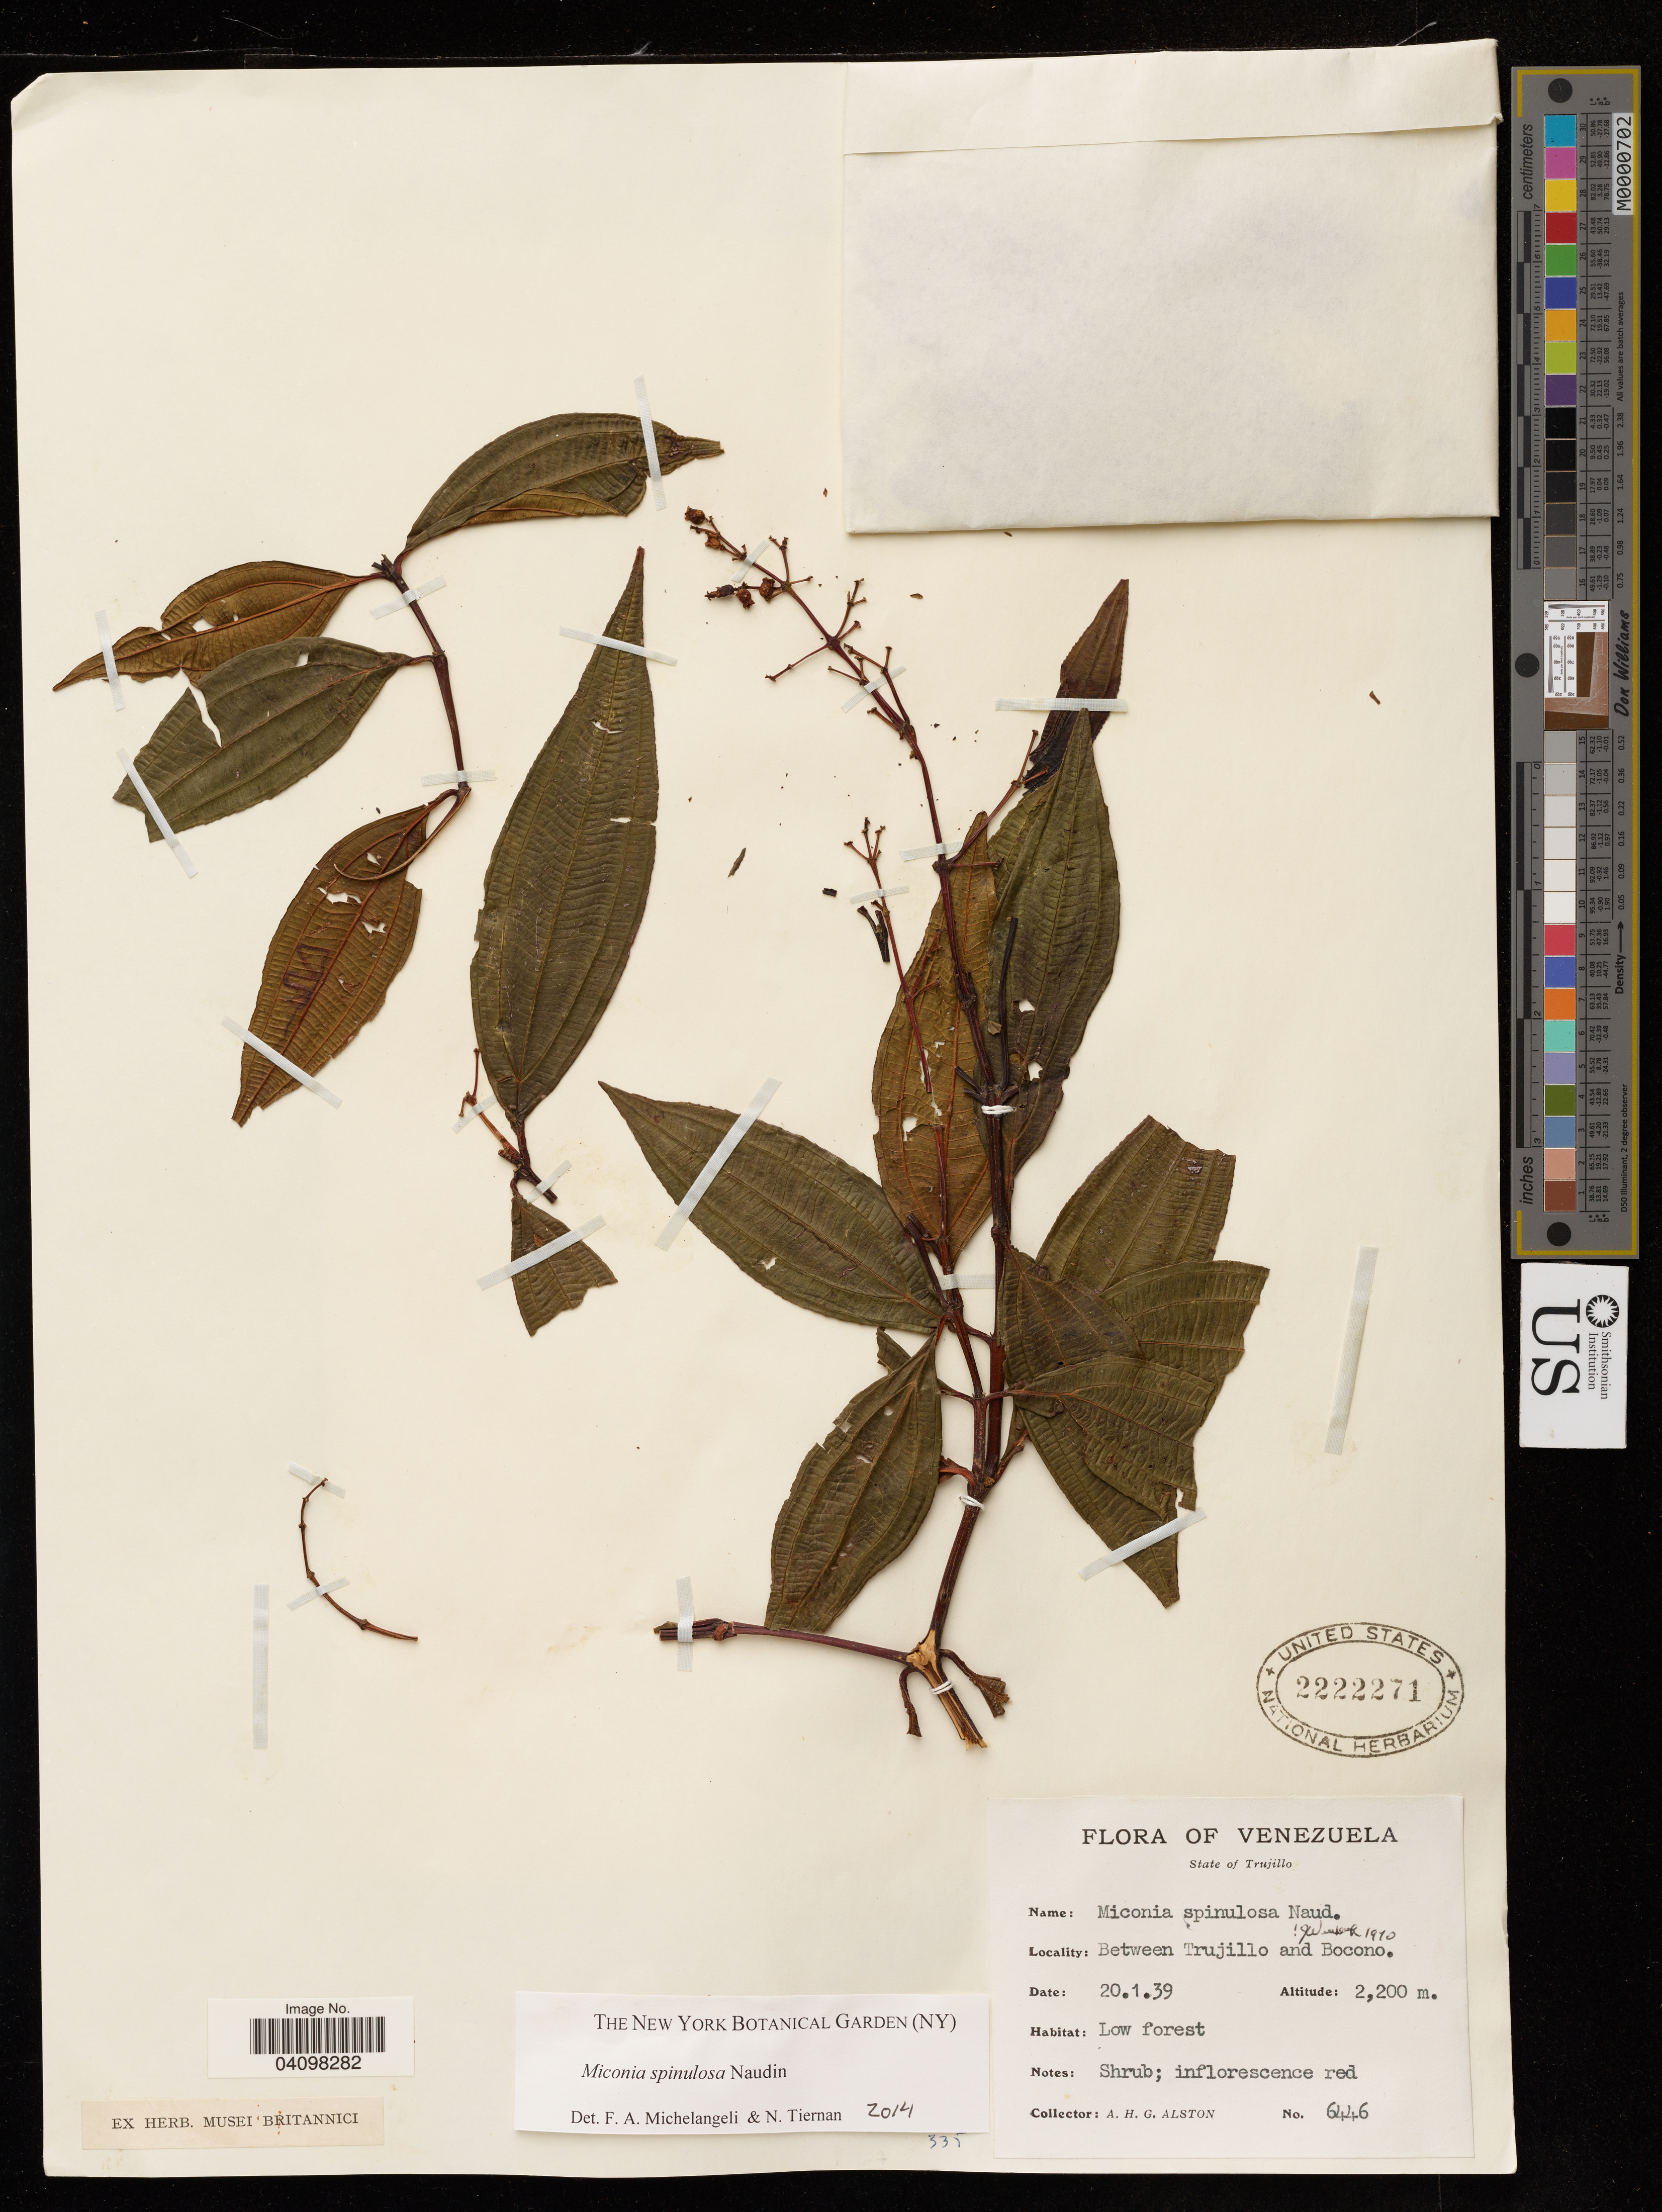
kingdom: Plantae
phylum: Tracheophyta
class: Magnoliopsida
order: Myrtales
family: Melastomataceae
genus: Miconia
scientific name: Miconia spinulosa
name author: Naudin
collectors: A. H. Alston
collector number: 6446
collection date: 1939-01-20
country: Venezuela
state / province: Trujillo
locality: Between Trujillo and Bocono. Low Forest.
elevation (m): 2200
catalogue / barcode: US 2222271